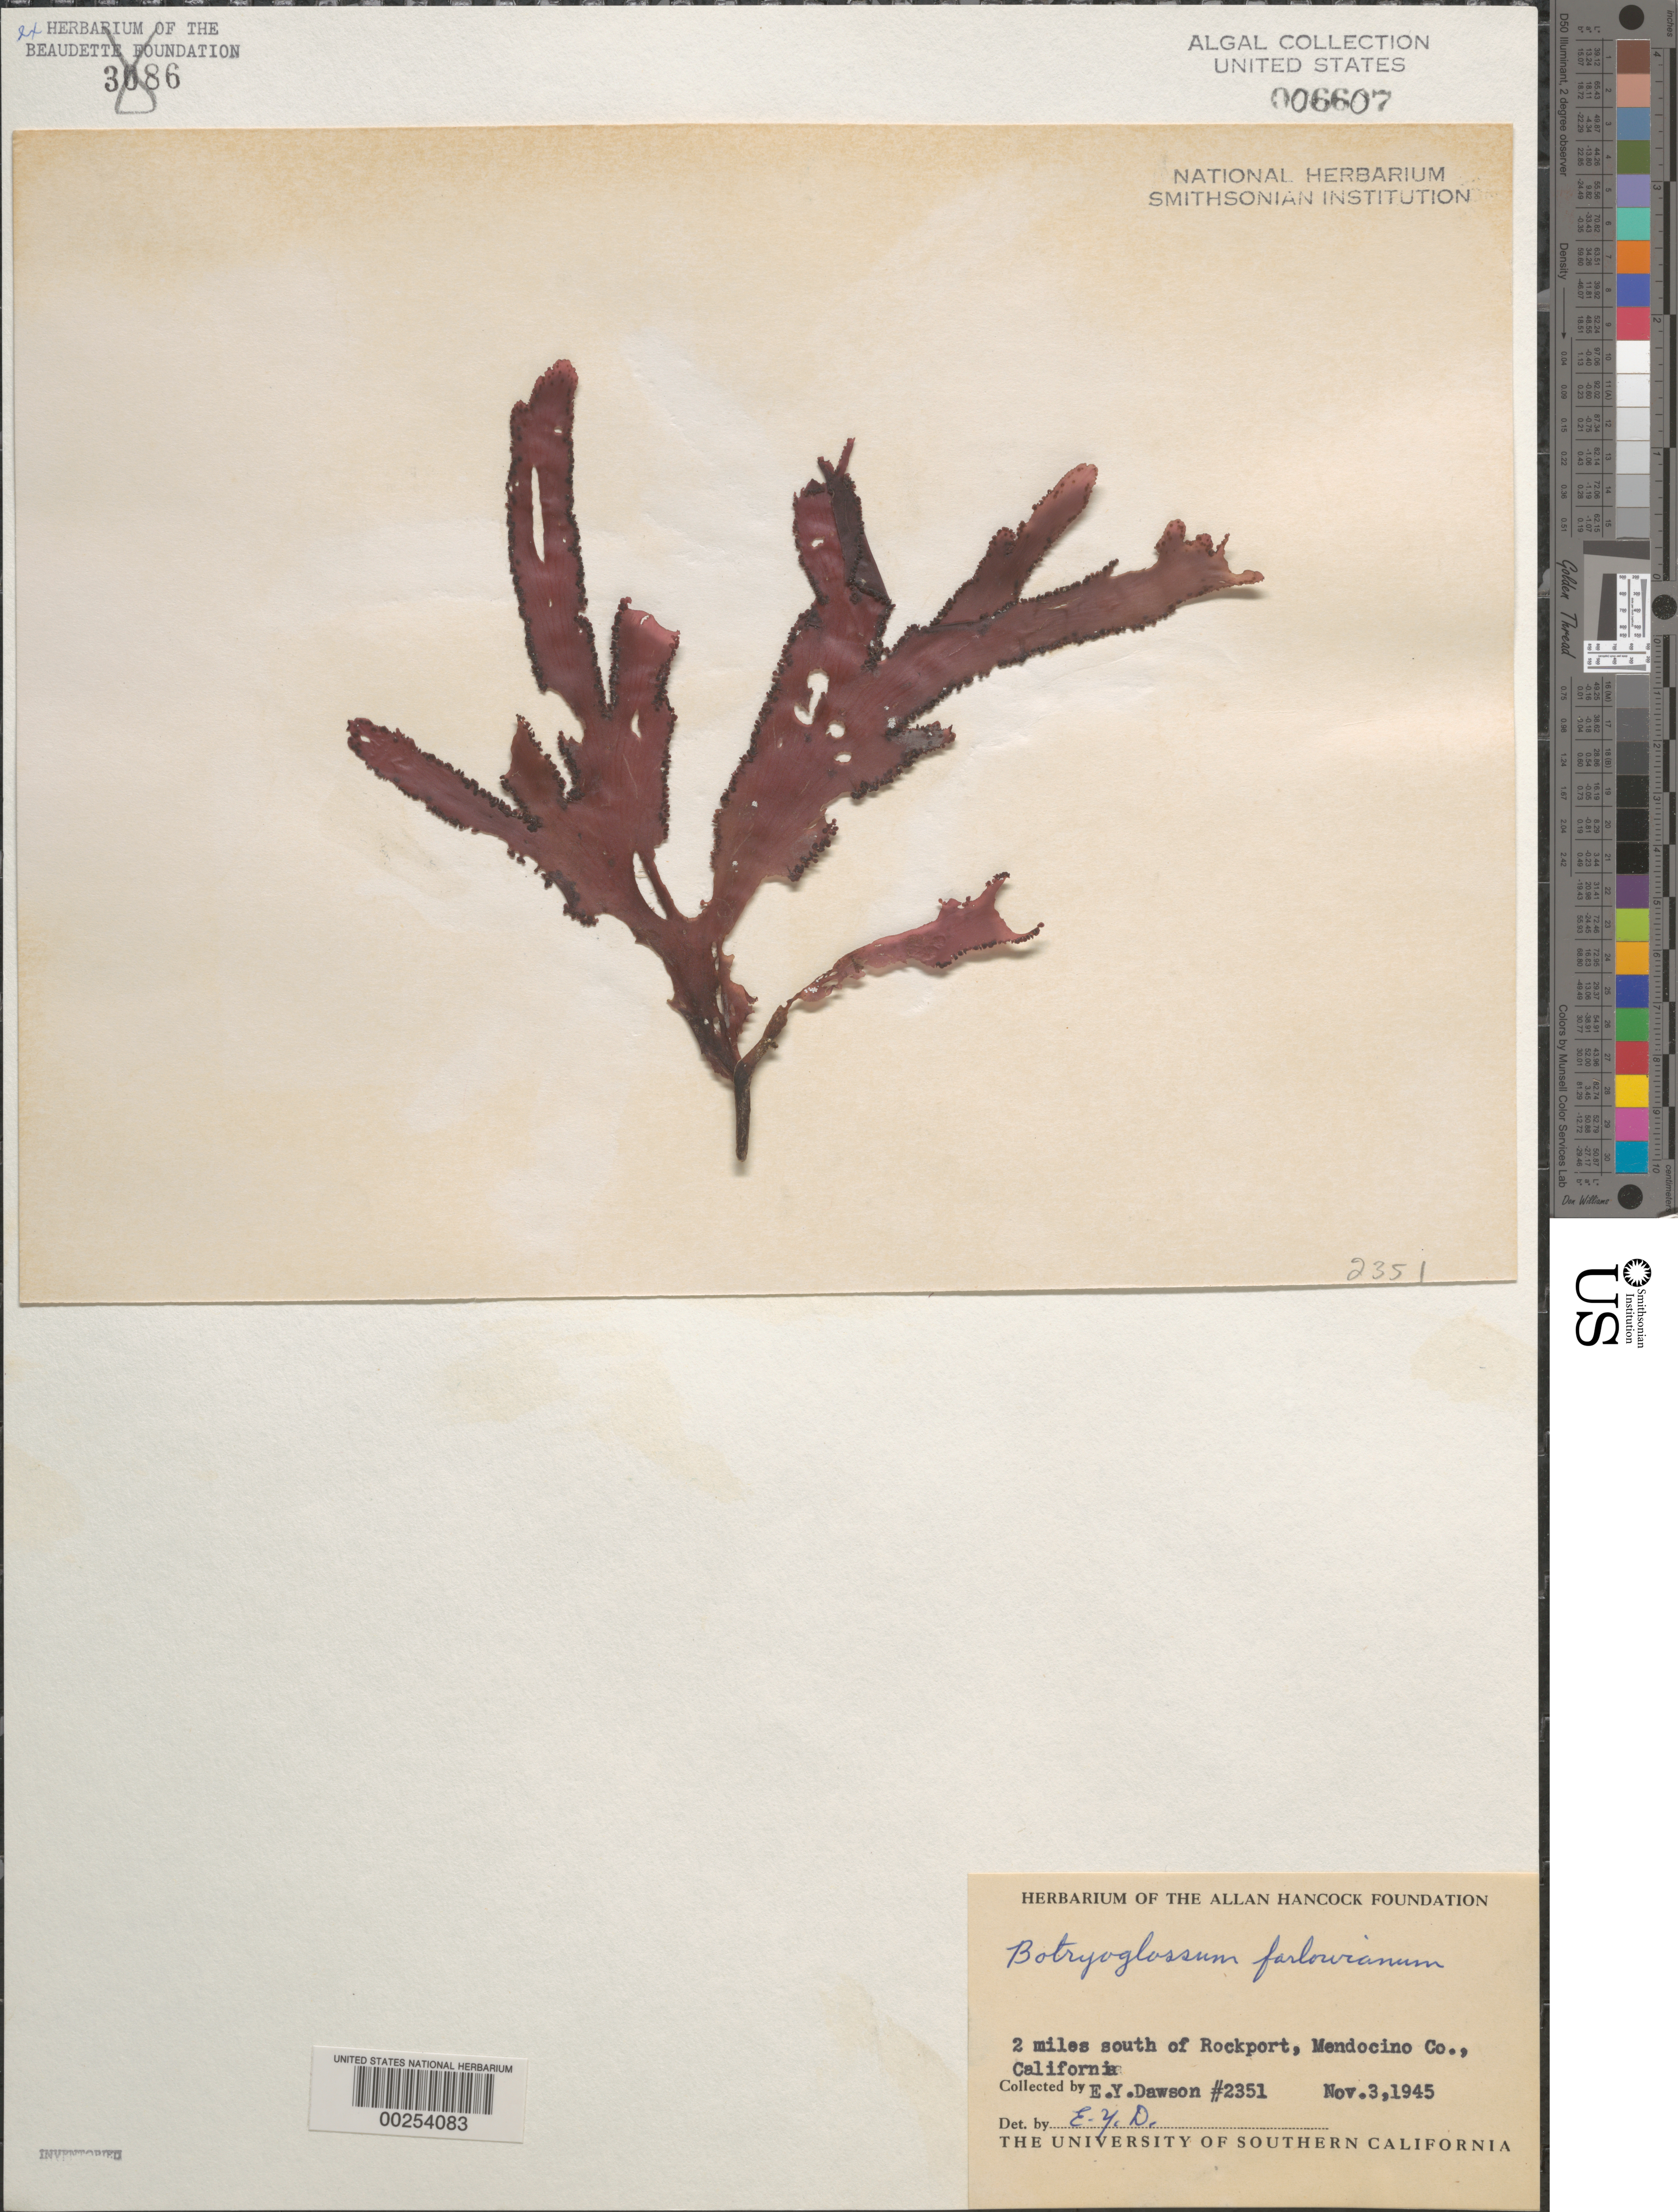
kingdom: Plantae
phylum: Rhodophyta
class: Florideophyceae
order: Ceramiales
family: Delesseriaceae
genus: Botryoglossum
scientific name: Botryoglossum farlowianum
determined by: Dawson, E. Y.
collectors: E. Y. Dawson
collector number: EYD 2351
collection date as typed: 03 Nov 1945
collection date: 1945-11-03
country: United States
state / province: California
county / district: Mendocino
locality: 2 miles south of Rockport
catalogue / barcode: US 6607